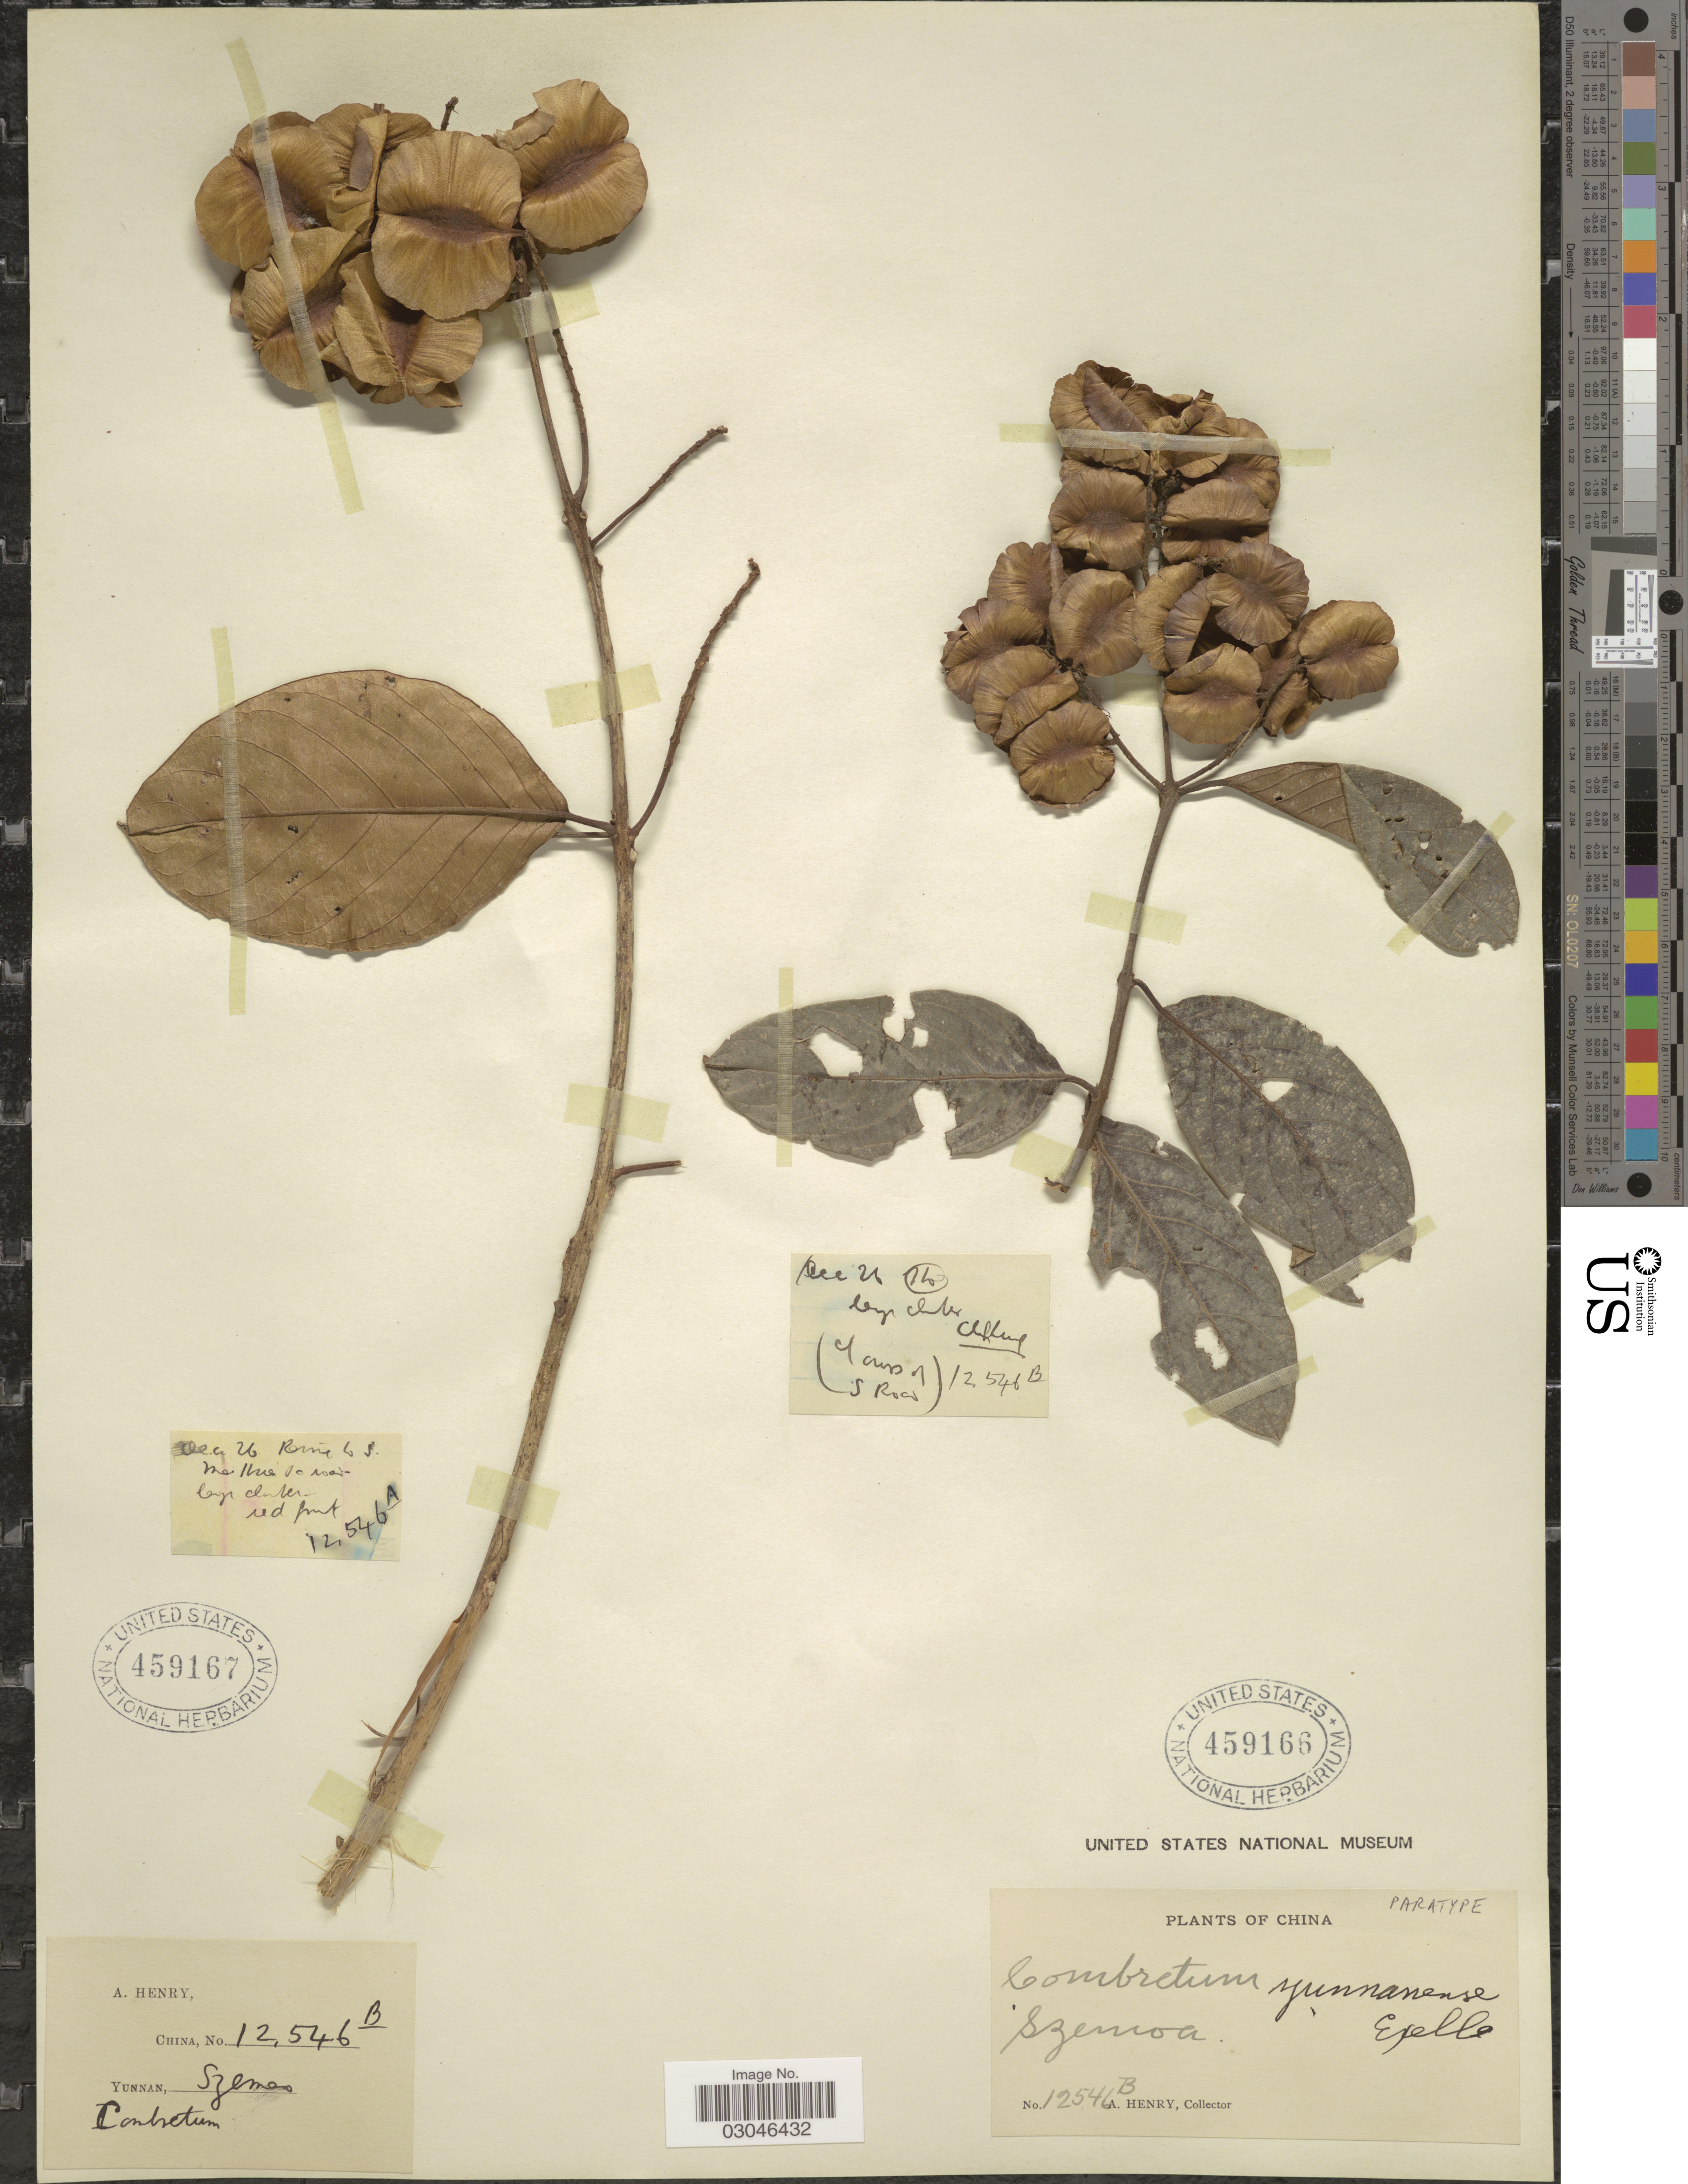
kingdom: Plantae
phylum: Tracheophyta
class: Magnoliopsida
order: Myrtales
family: Combretaceae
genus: Combretum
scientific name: Combretum yunnanense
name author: Exell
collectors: A. Henry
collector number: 12546 A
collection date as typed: Transcribed d/m/y: /12/26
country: China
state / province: Yunnan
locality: Ravine to S Me Hsien Pa road.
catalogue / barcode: US 459167-2